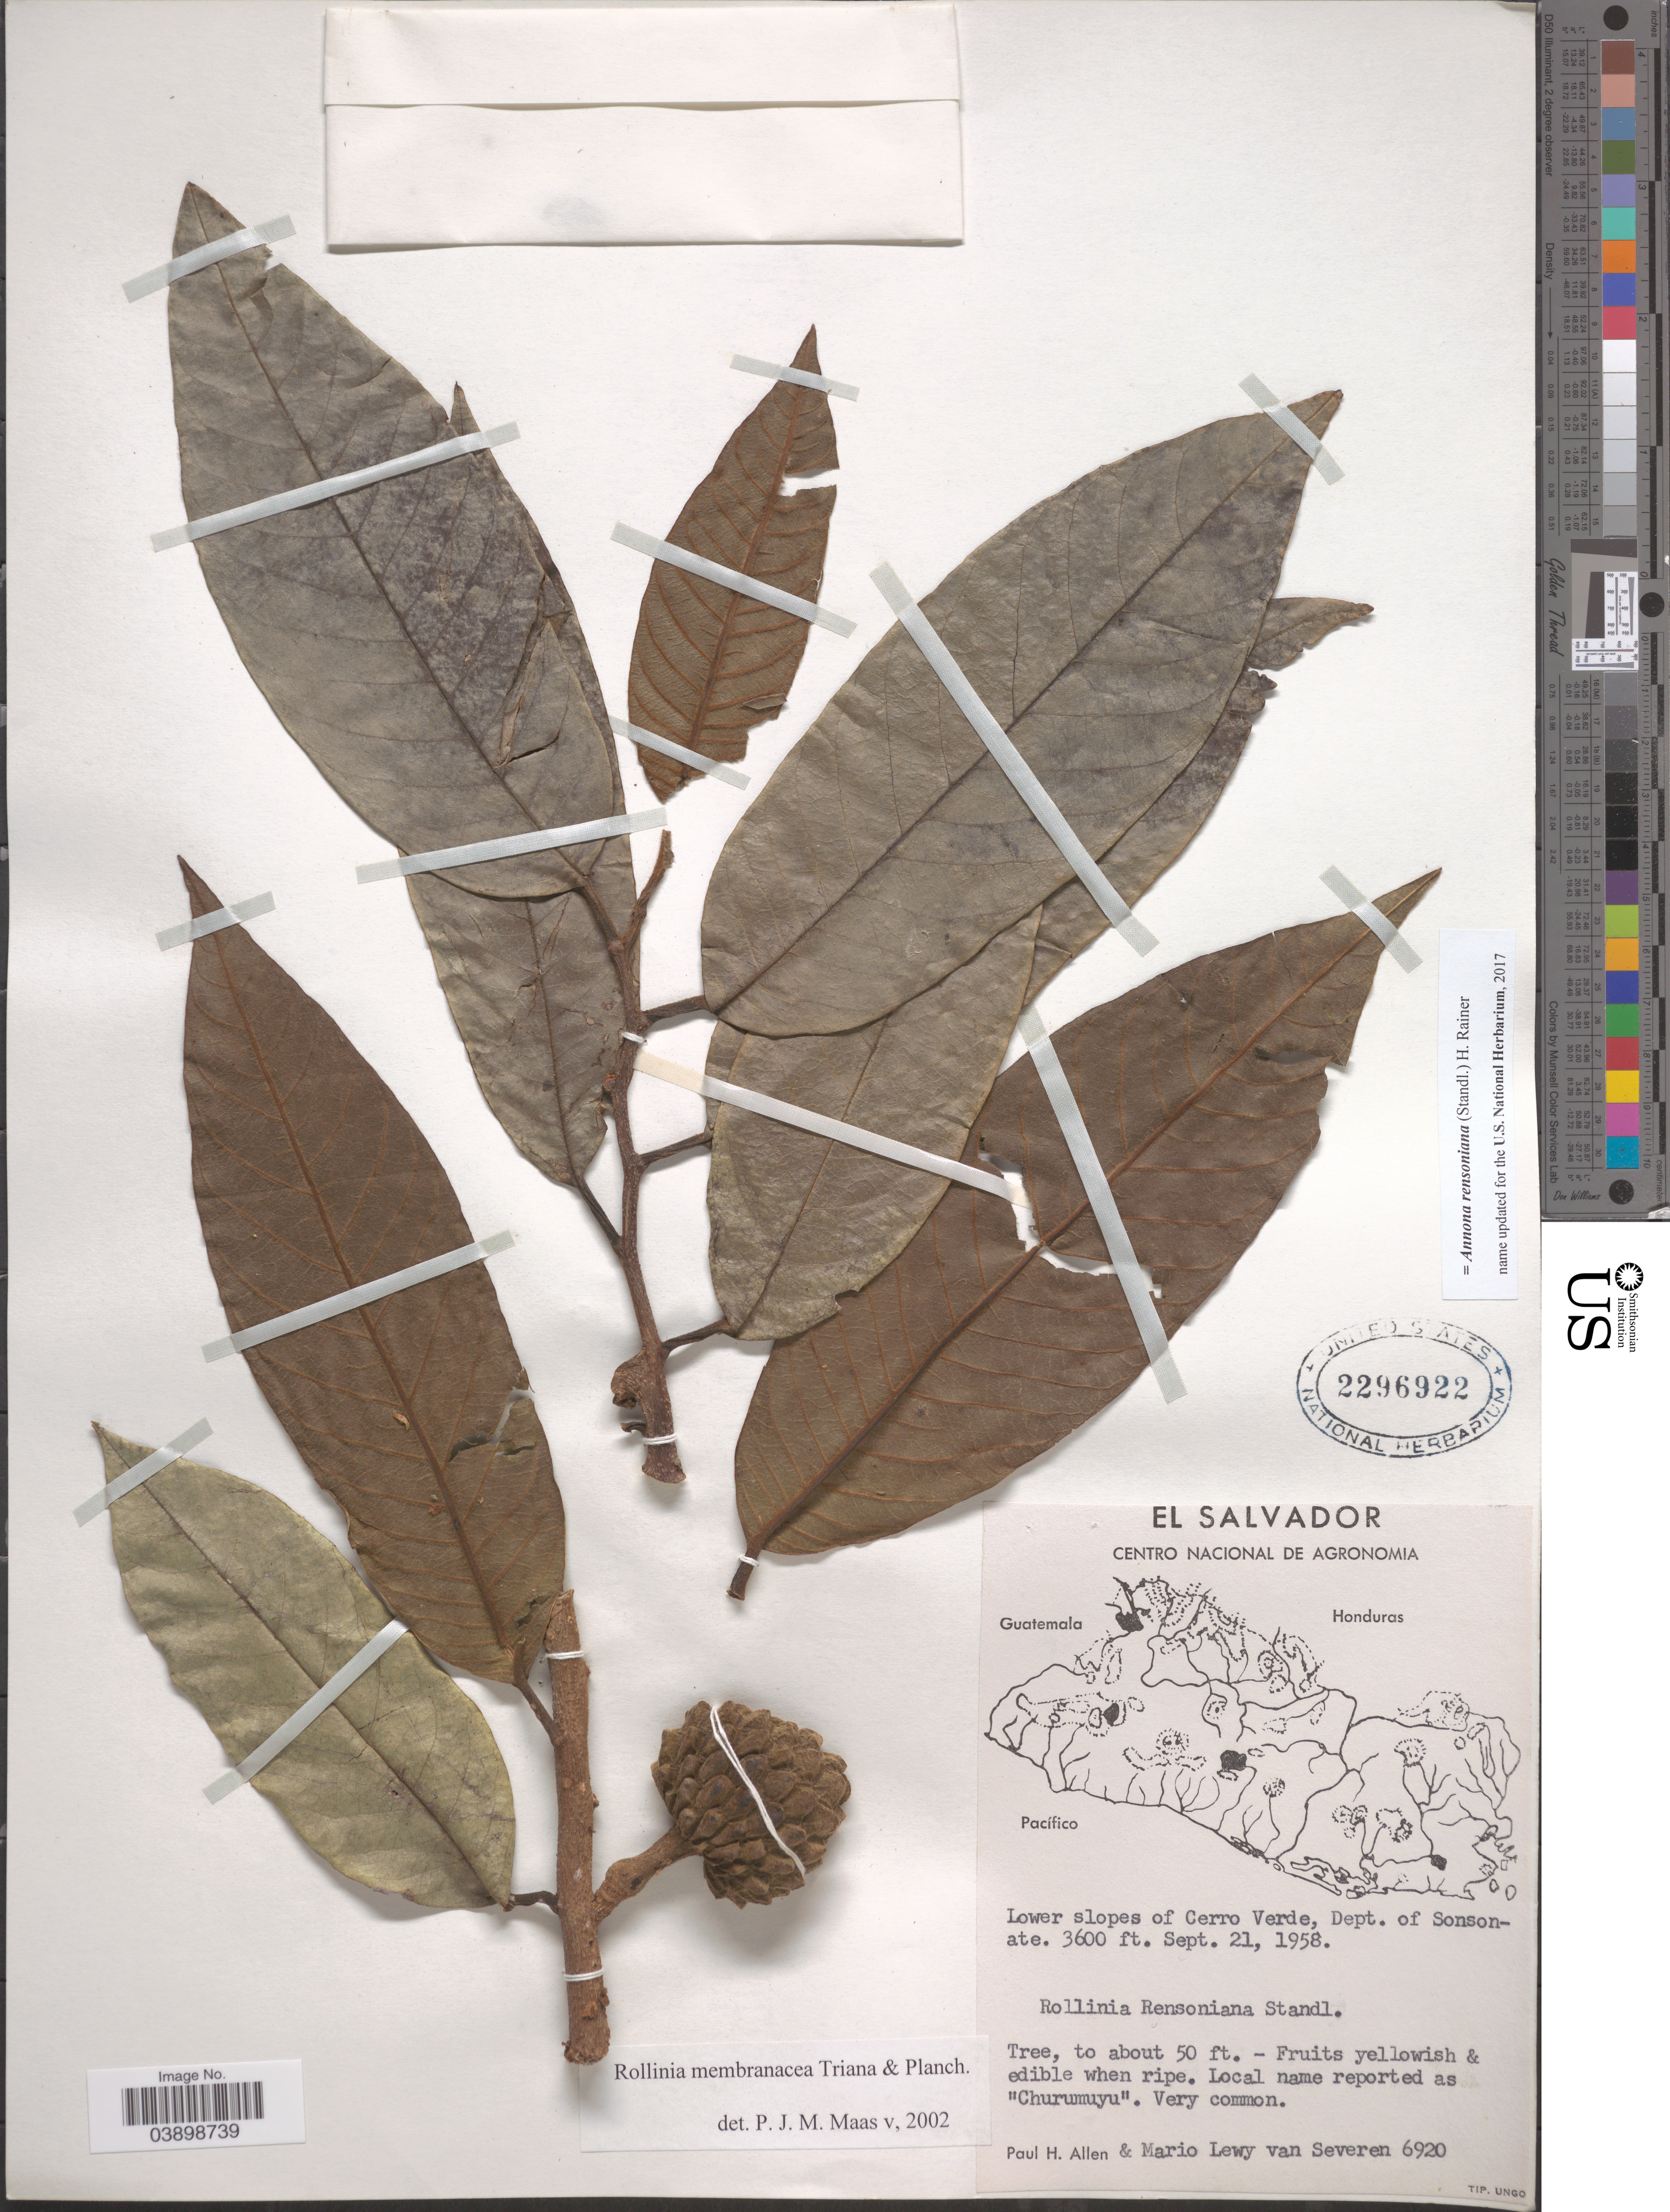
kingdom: Plantae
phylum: Tracheophyta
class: Magnoliopsida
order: Magnoliales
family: Annonaceae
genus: Annona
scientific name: Annona rensoniana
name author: (Standl.) H. Rainer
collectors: P. H. Allen & M. Van Severen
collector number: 6920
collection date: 1958-09-21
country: El Salvador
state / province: Sonsonate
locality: Lower slopes of Cerro Verde, Dept. of Sonsonate.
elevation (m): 1097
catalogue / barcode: US 2296922